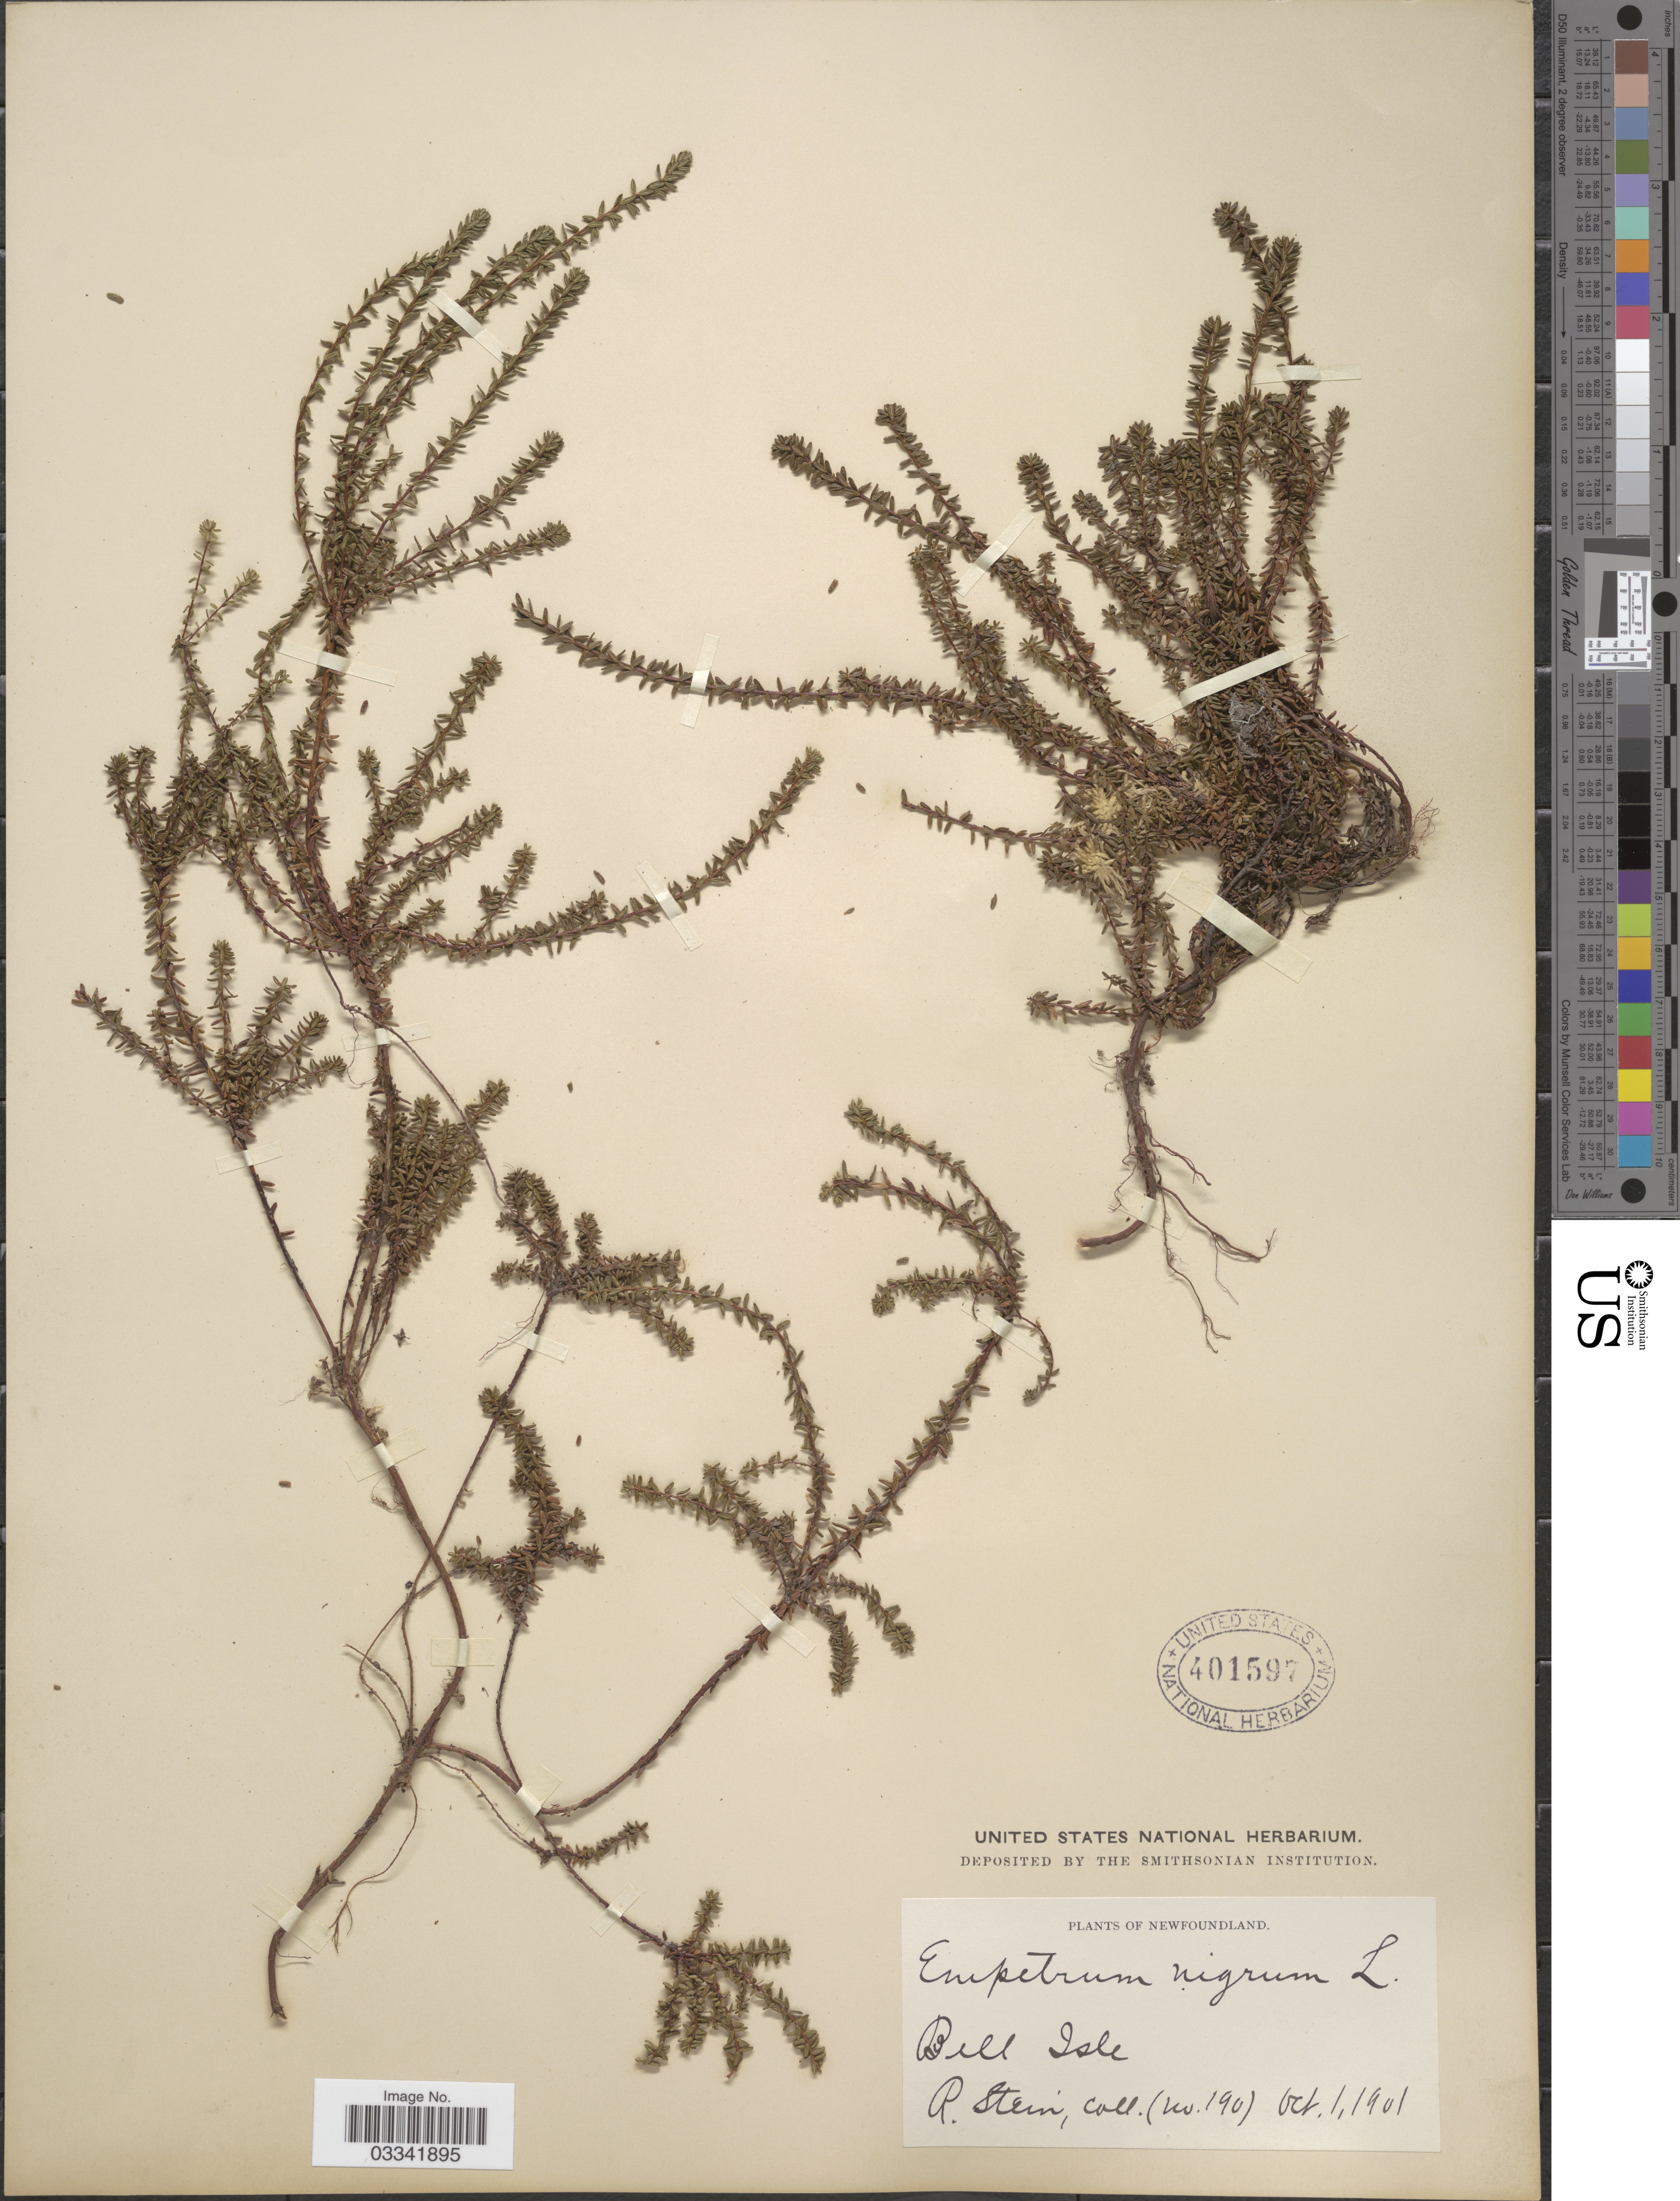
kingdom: Plantae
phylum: Tracheophyta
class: Magnoliopsida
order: Ericales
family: Ericaceae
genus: Empetrum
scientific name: Empetrum nigrum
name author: L.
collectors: R. Stein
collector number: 190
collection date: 1901-10-01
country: Canada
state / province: Newfoundland and Labrador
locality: Bell Isle.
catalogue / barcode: US 401597